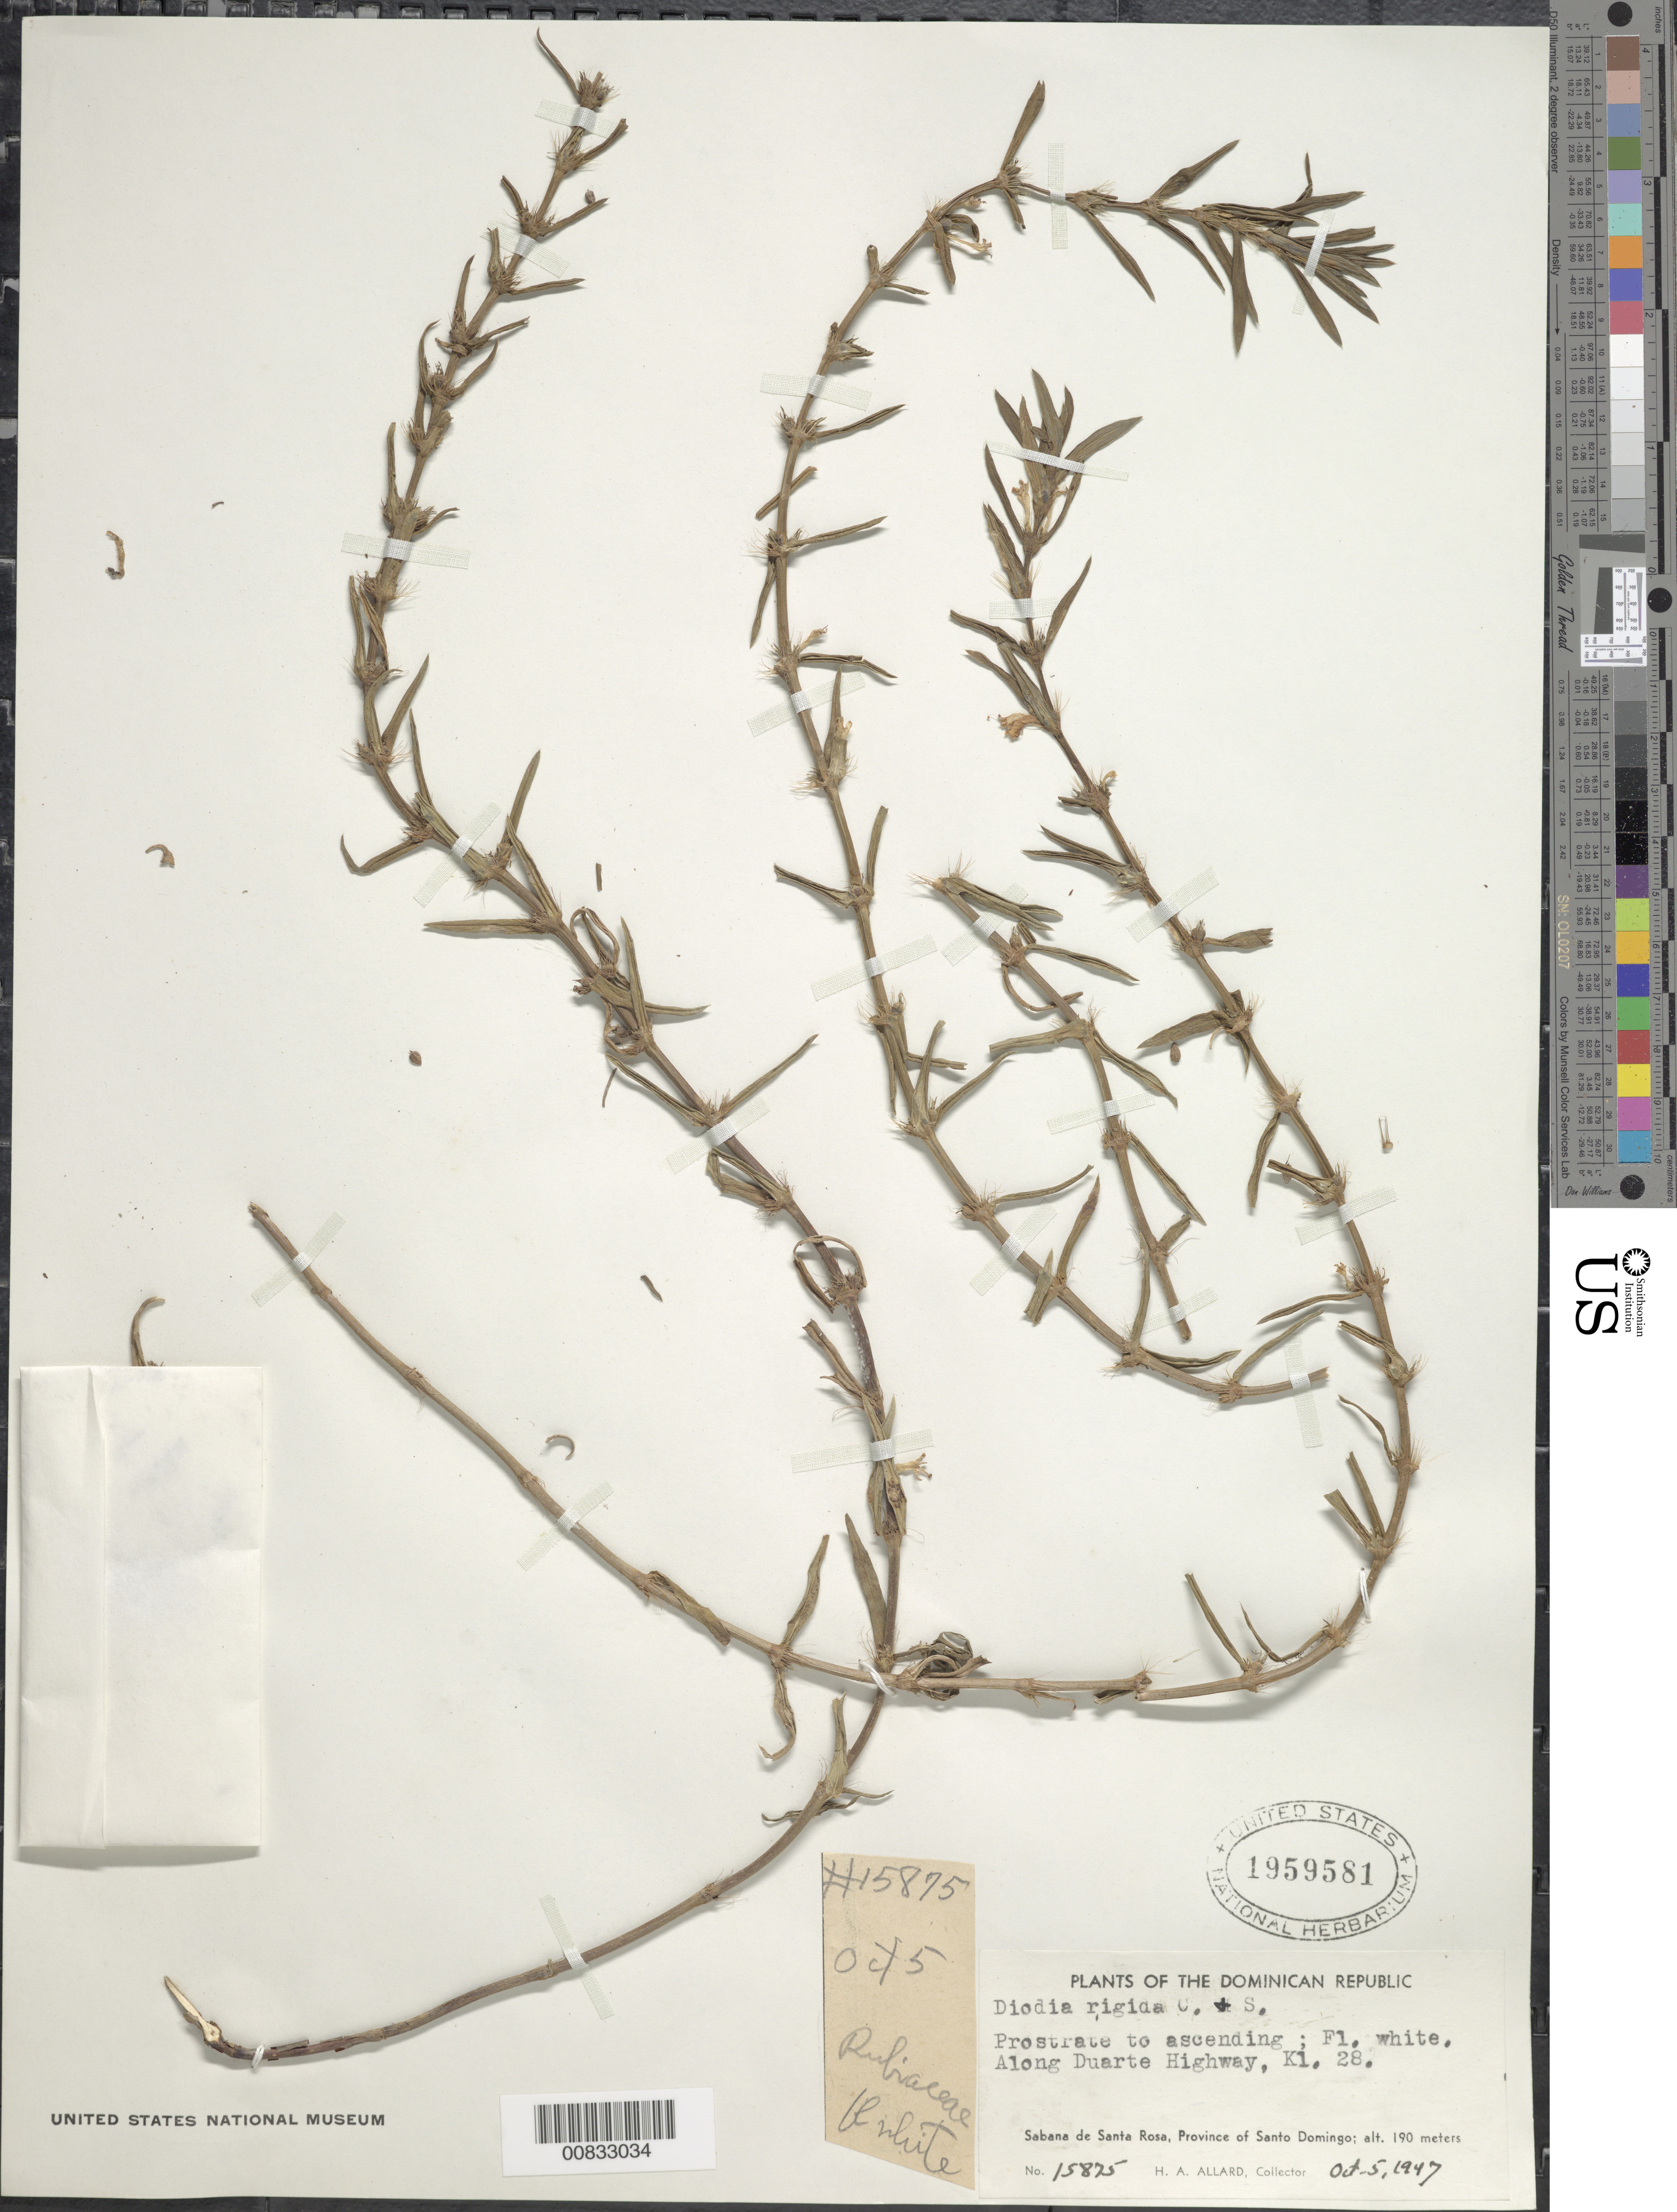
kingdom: Plantae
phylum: Tracheophyta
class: Magnoliopsida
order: Gentianales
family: Rubiaceae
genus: Diodella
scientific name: Diodella apiculata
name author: (Willd. ex Roem. & Schult.) Delprete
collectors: H. A. Allard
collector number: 15875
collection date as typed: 05 Oct 1947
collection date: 1947-10-05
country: Dominican Republic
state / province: Distrito Nacional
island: Hispaniola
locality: Sabana de Santa Rosa, along Duarte Highway, K. 28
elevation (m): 190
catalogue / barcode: US 1959581